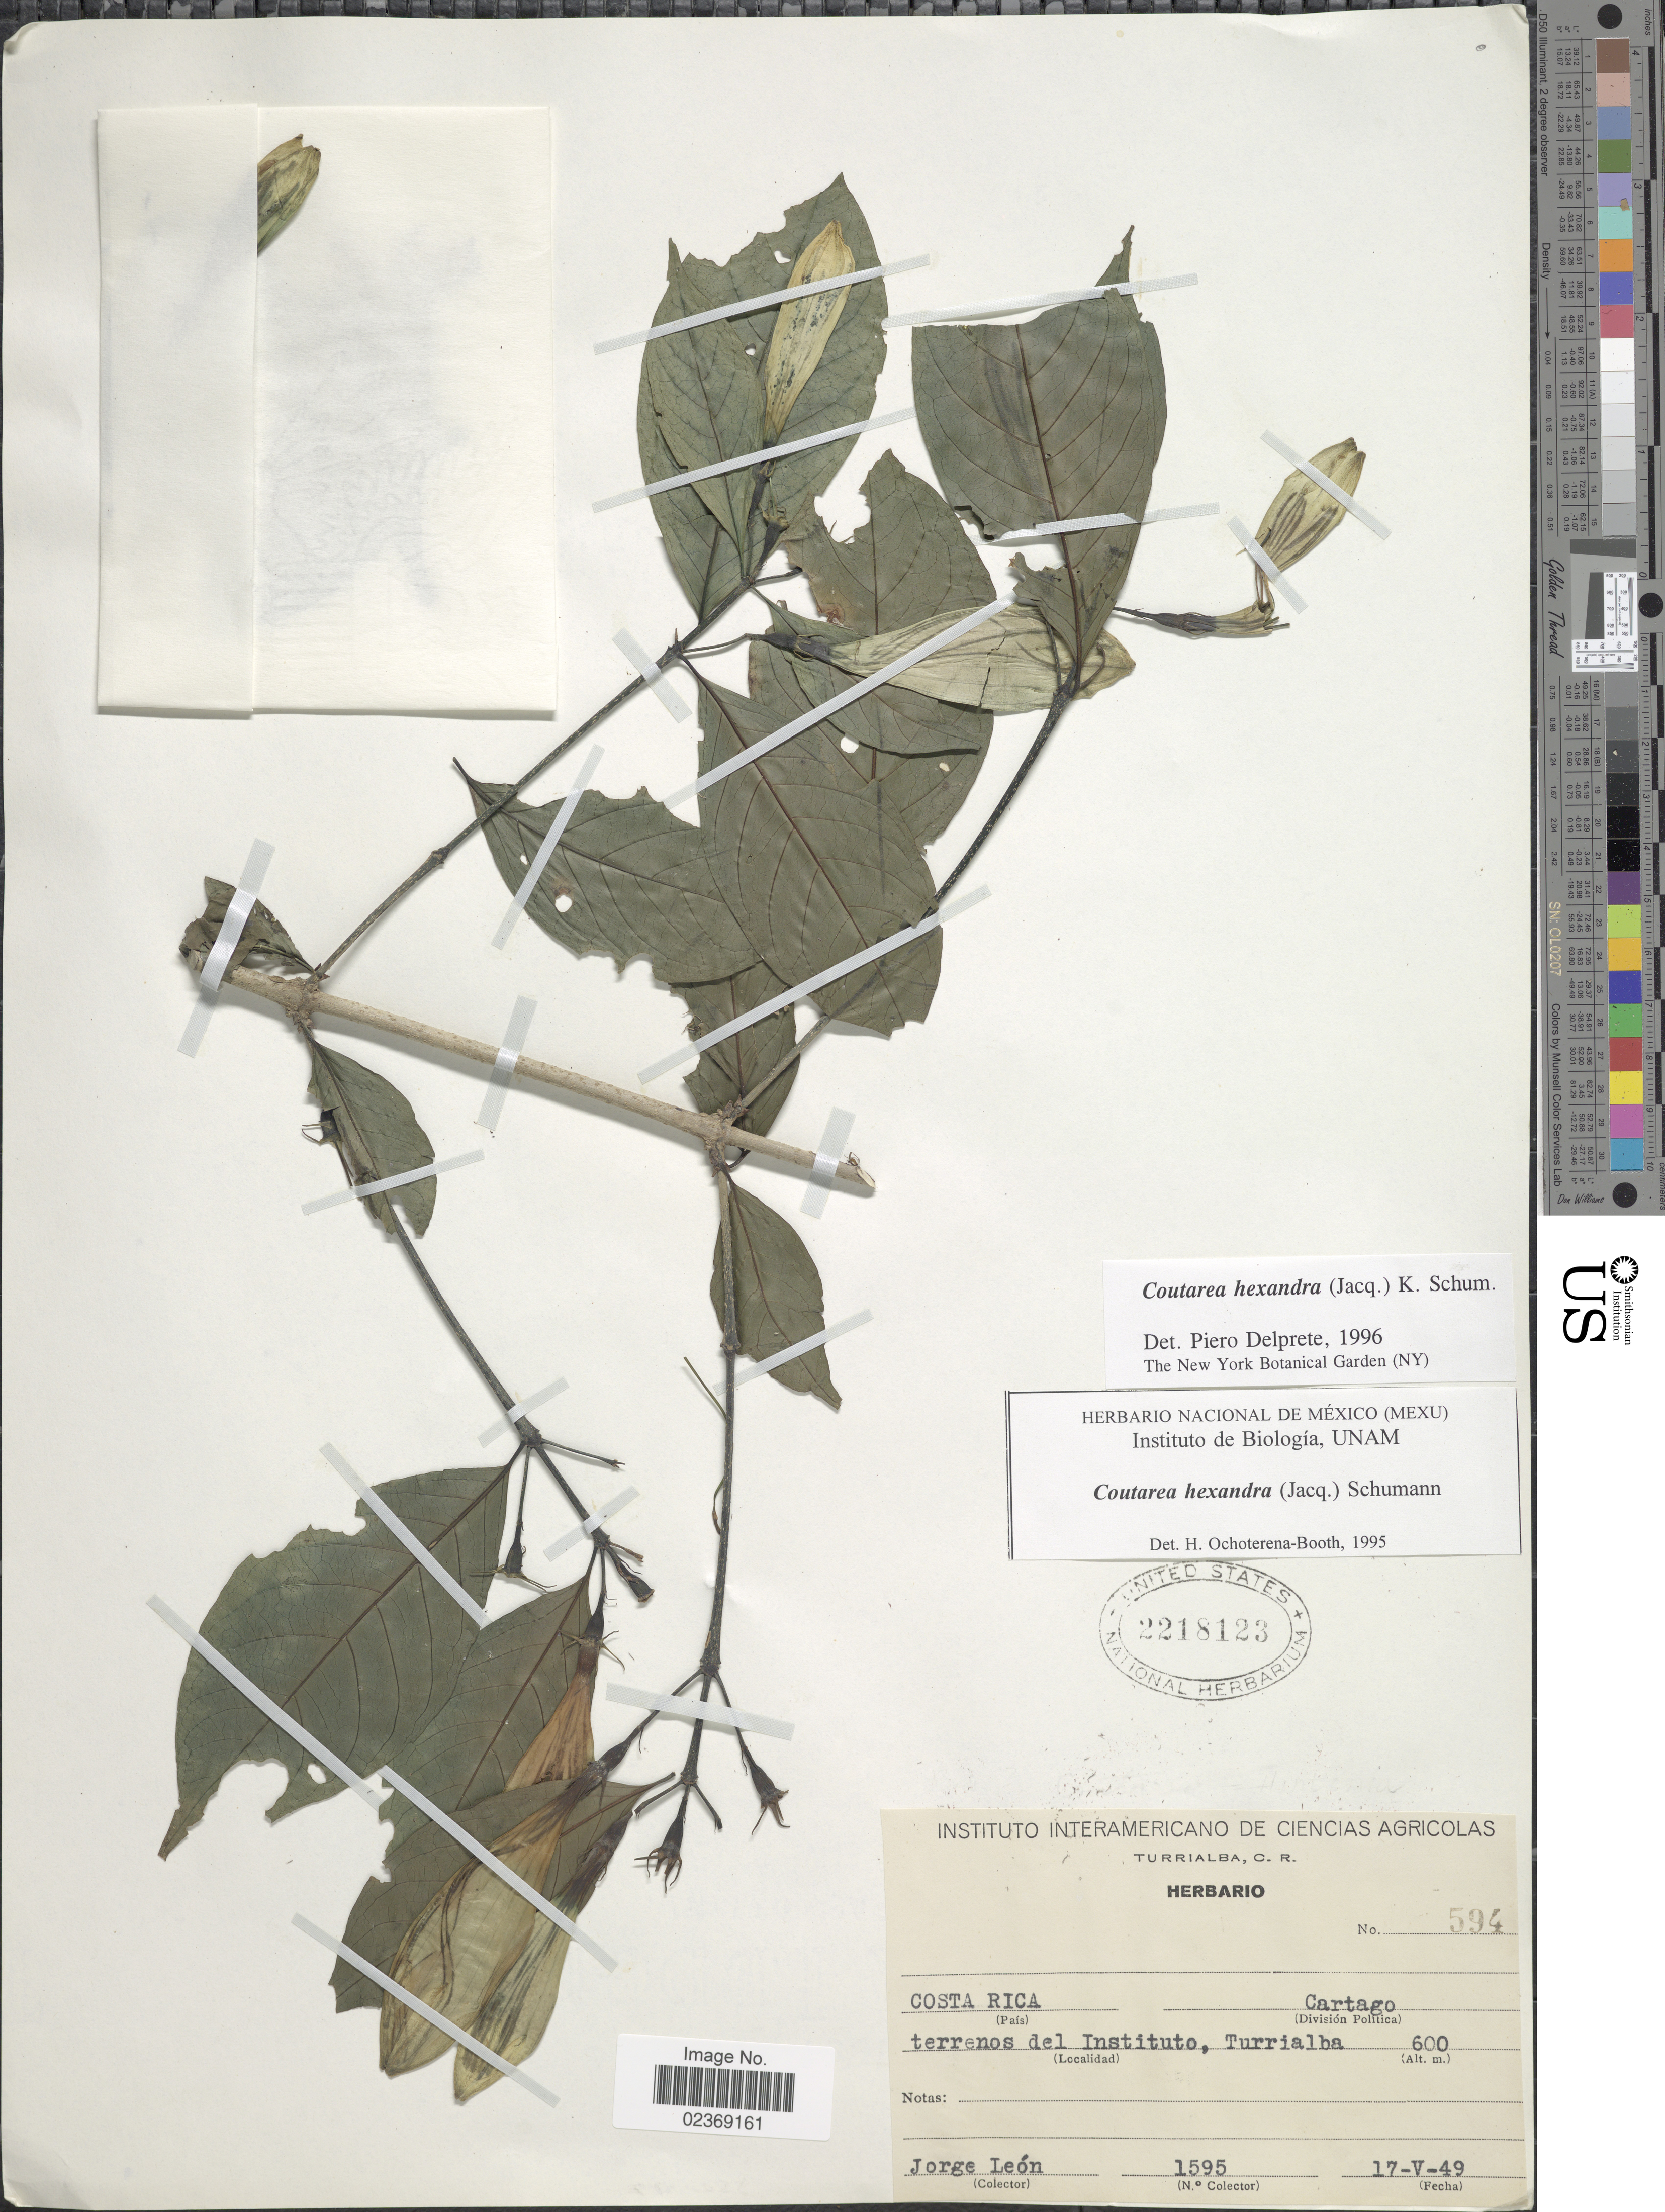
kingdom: Plantae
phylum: Tracheophyta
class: Magnoliopsida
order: Gentianales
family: Rubiaceae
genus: Coutarea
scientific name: Coutarea hexandra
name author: (Jacq.) K. Schum.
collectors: J. León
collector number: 1595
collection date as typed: Transcribed d/m/y: 17/5/49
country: Costa Rica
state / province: Cartago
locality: Terrenos del Instituto, Turrialba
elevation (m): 600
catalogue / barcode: US 2218123